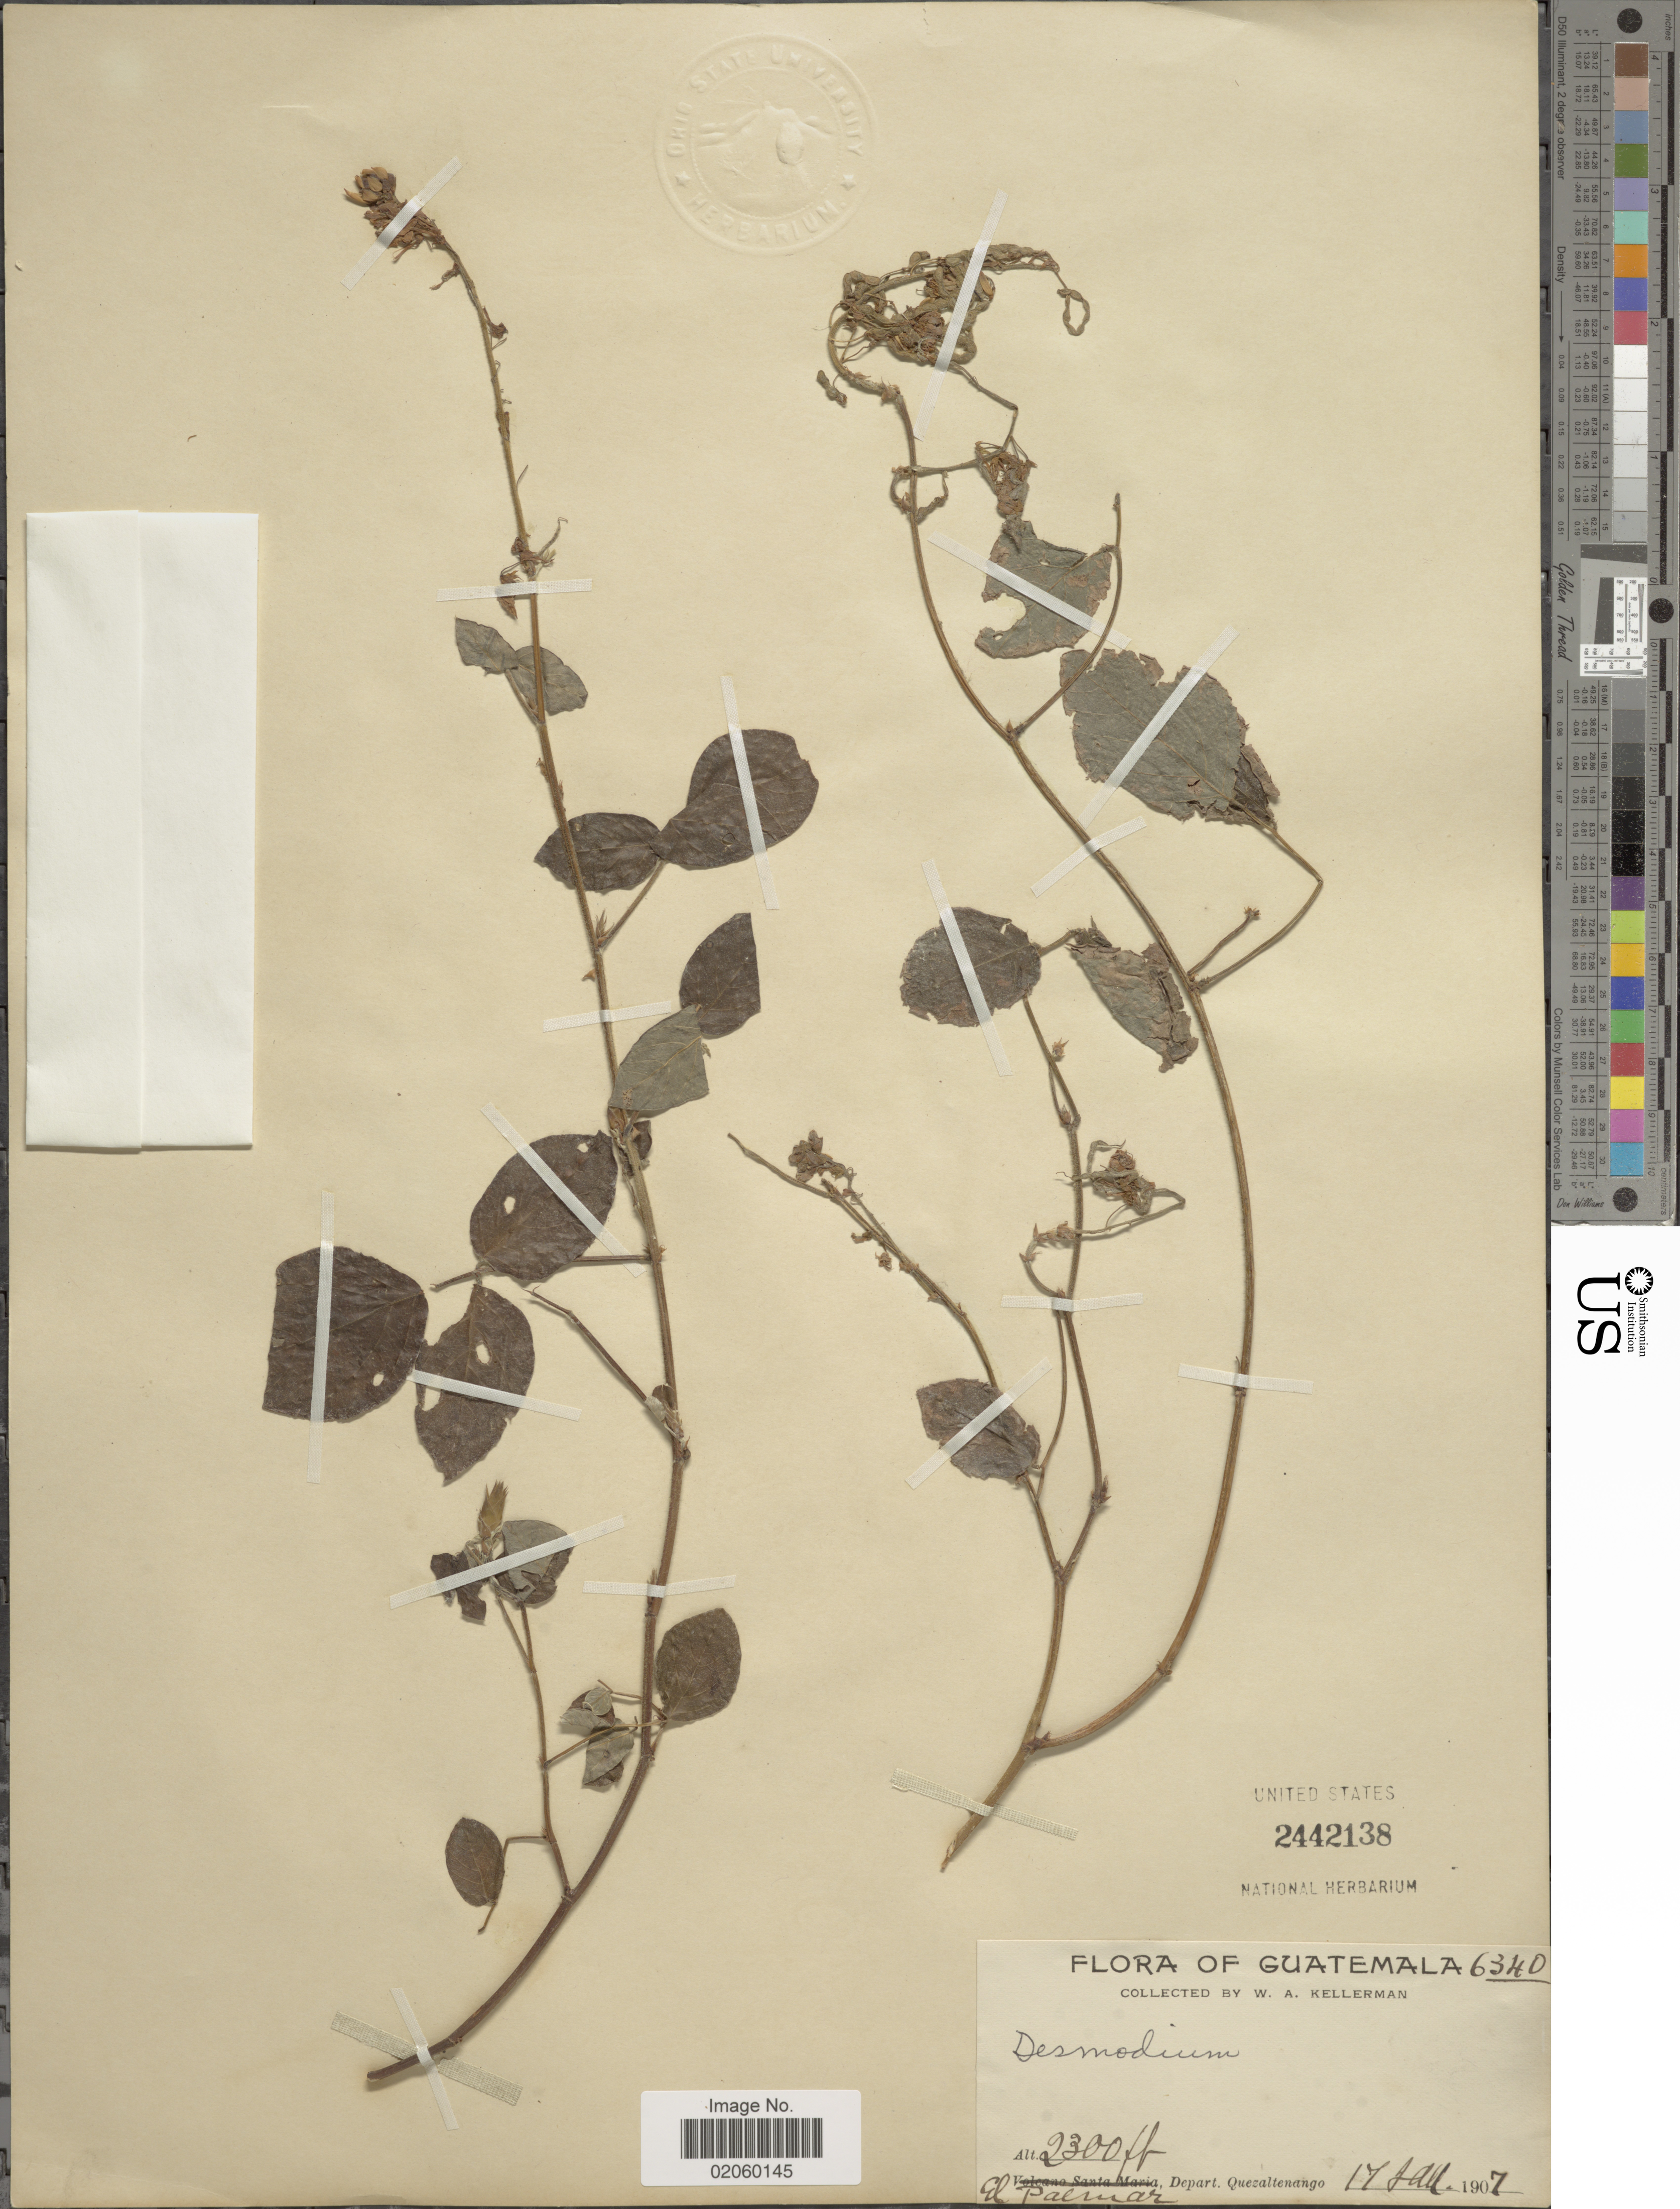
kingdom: Plantae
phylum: Tracheophyta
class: Magnoliopsida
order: Fabales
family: Fabaceae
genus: Desmodium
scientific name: Desmodium sp.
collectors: W. Kellerman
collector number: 6340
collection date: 1907-01-17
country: Guatemala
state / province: Quetzaltenango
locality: El Palmar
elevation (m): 701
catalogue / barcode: US 2442138